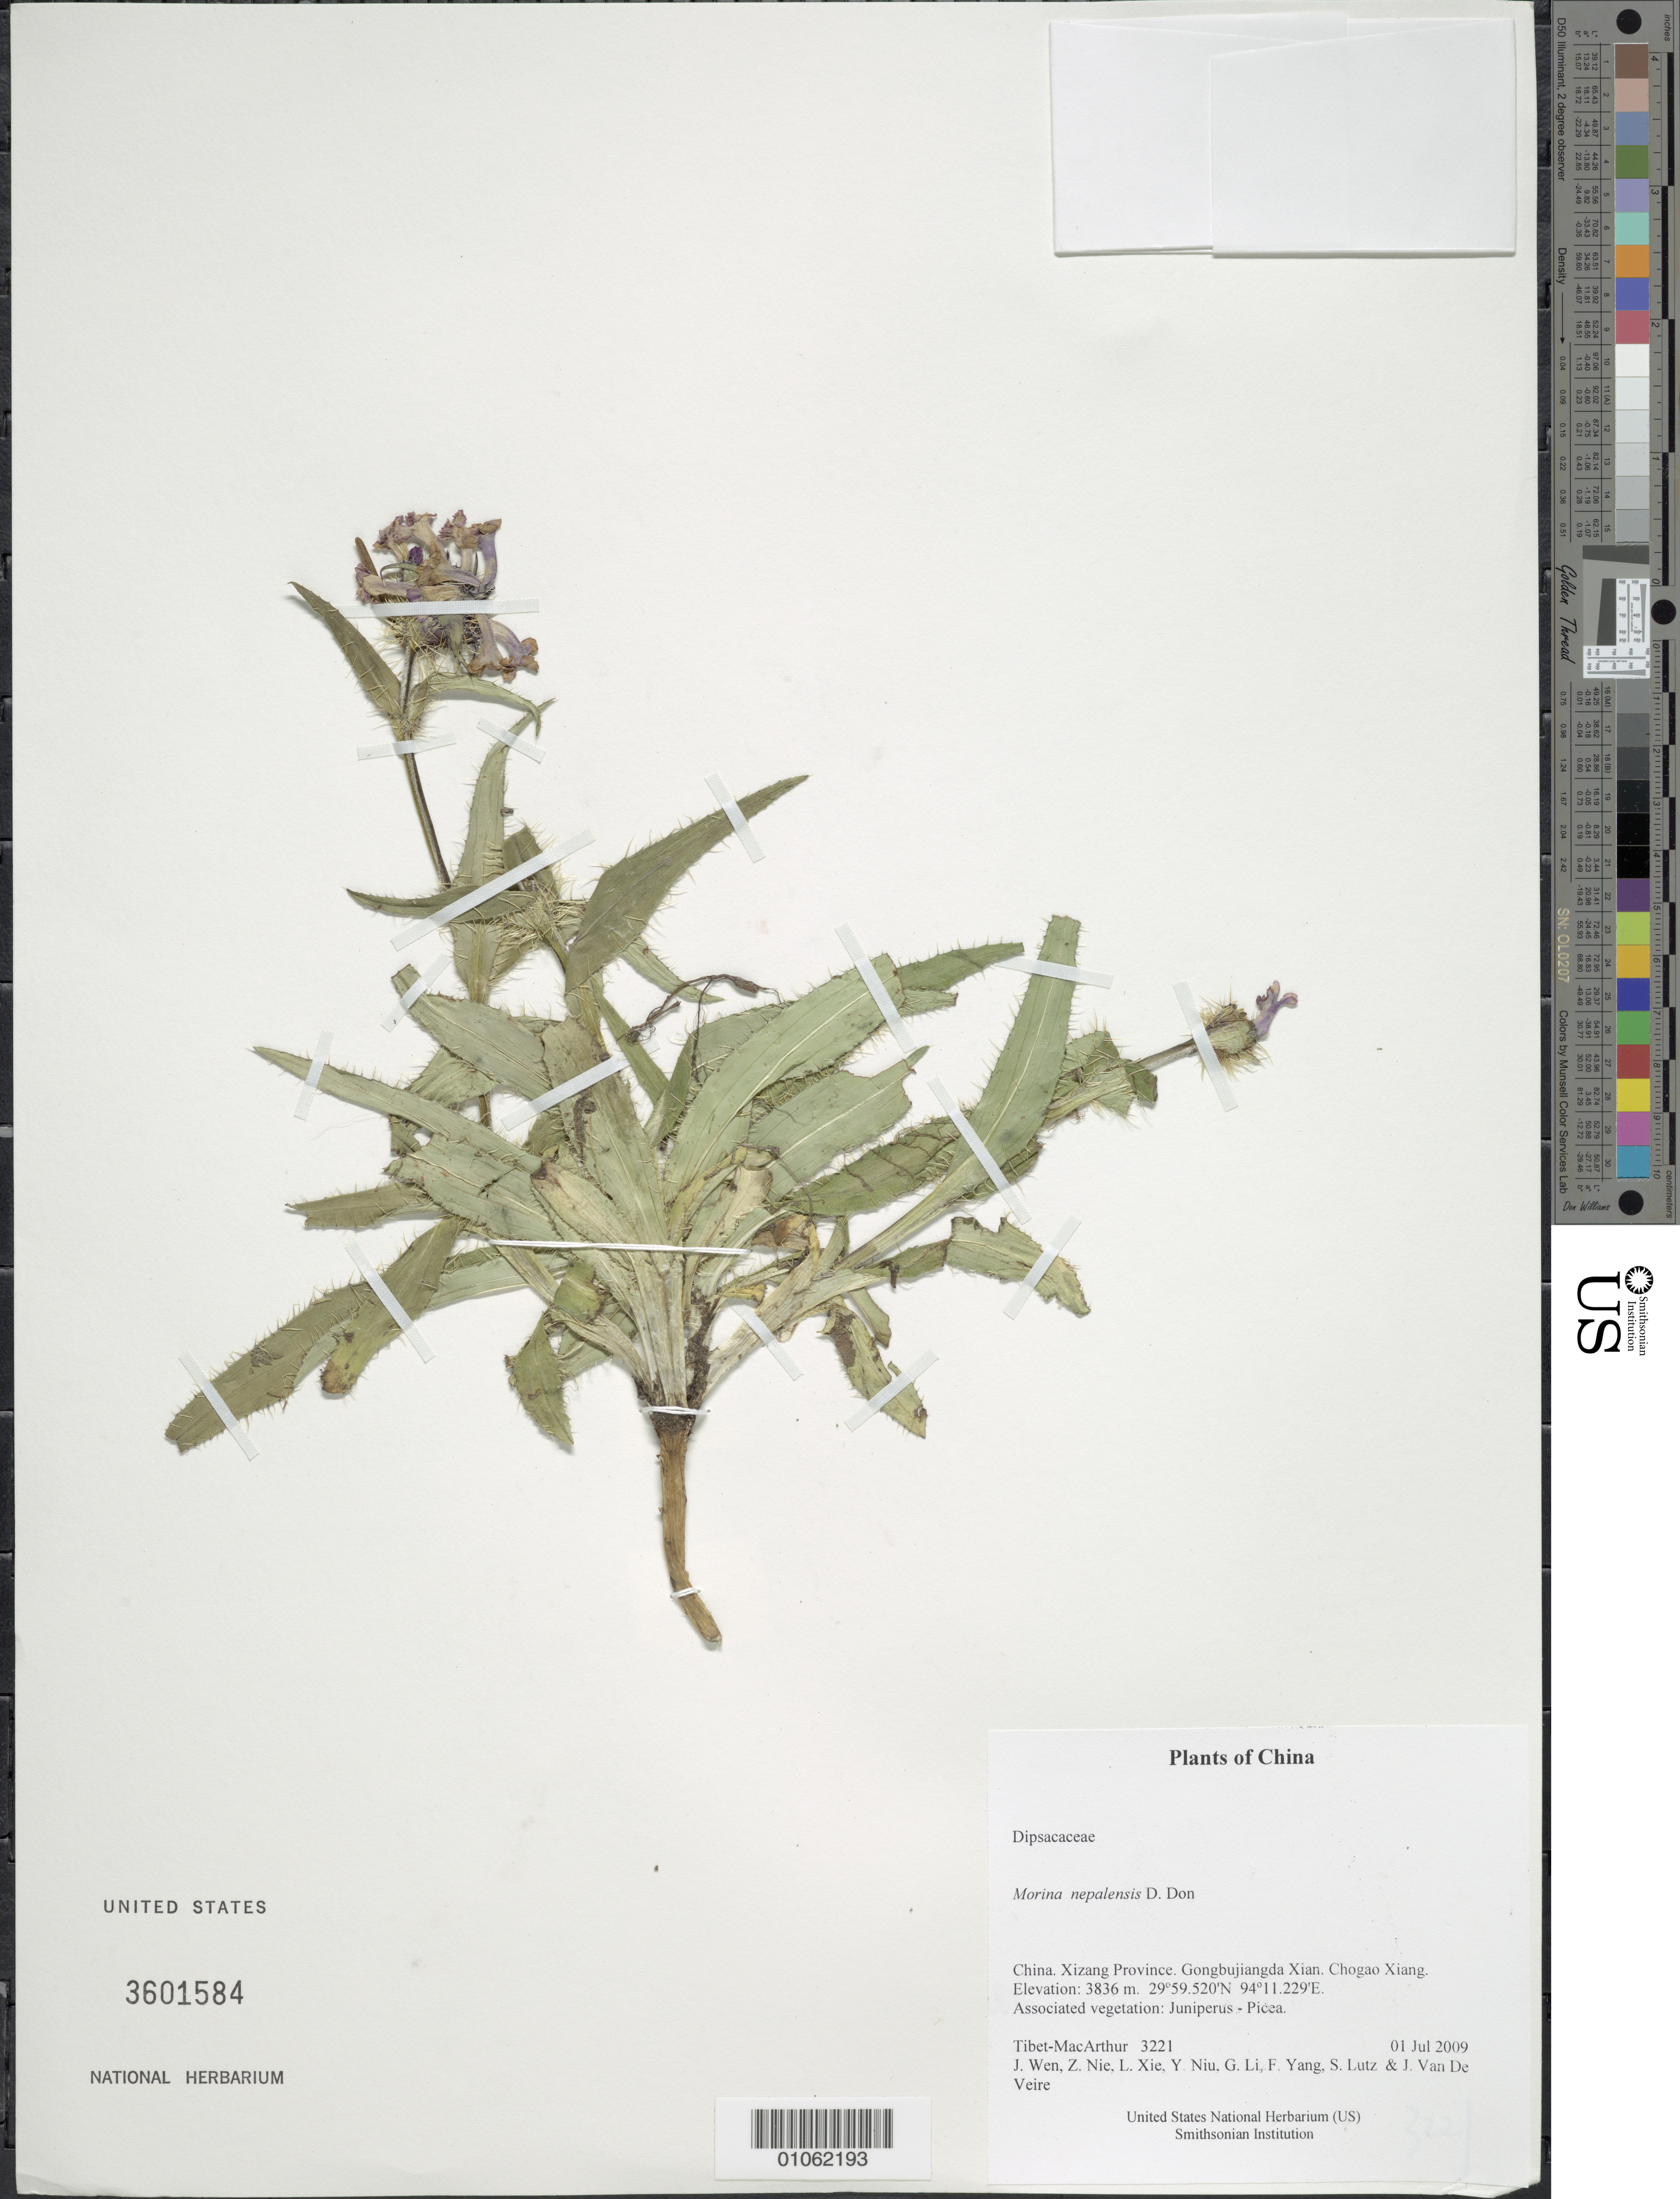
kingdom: Plantae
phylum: Tracheophyta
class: Magnoliopsida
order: Dipsacales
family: Caprifoliaceae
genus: Morina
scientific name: Morina nepalensis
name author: D. Don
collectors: Tibet-MacArthur, J. Wen, Z. Nie, L. Xie, Y. Niu, G. Li, F. Yang, S. Lutz & J. Van De Veire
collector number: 3221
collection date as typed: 01 Jul 2009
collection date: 2009-07-01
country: China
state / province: Xizang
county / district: Gongbujiangda Xian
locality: Chogao Xiang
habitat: Associated vegetation: Juniperus - Picea.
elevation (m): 3836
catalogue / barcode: US 3601584